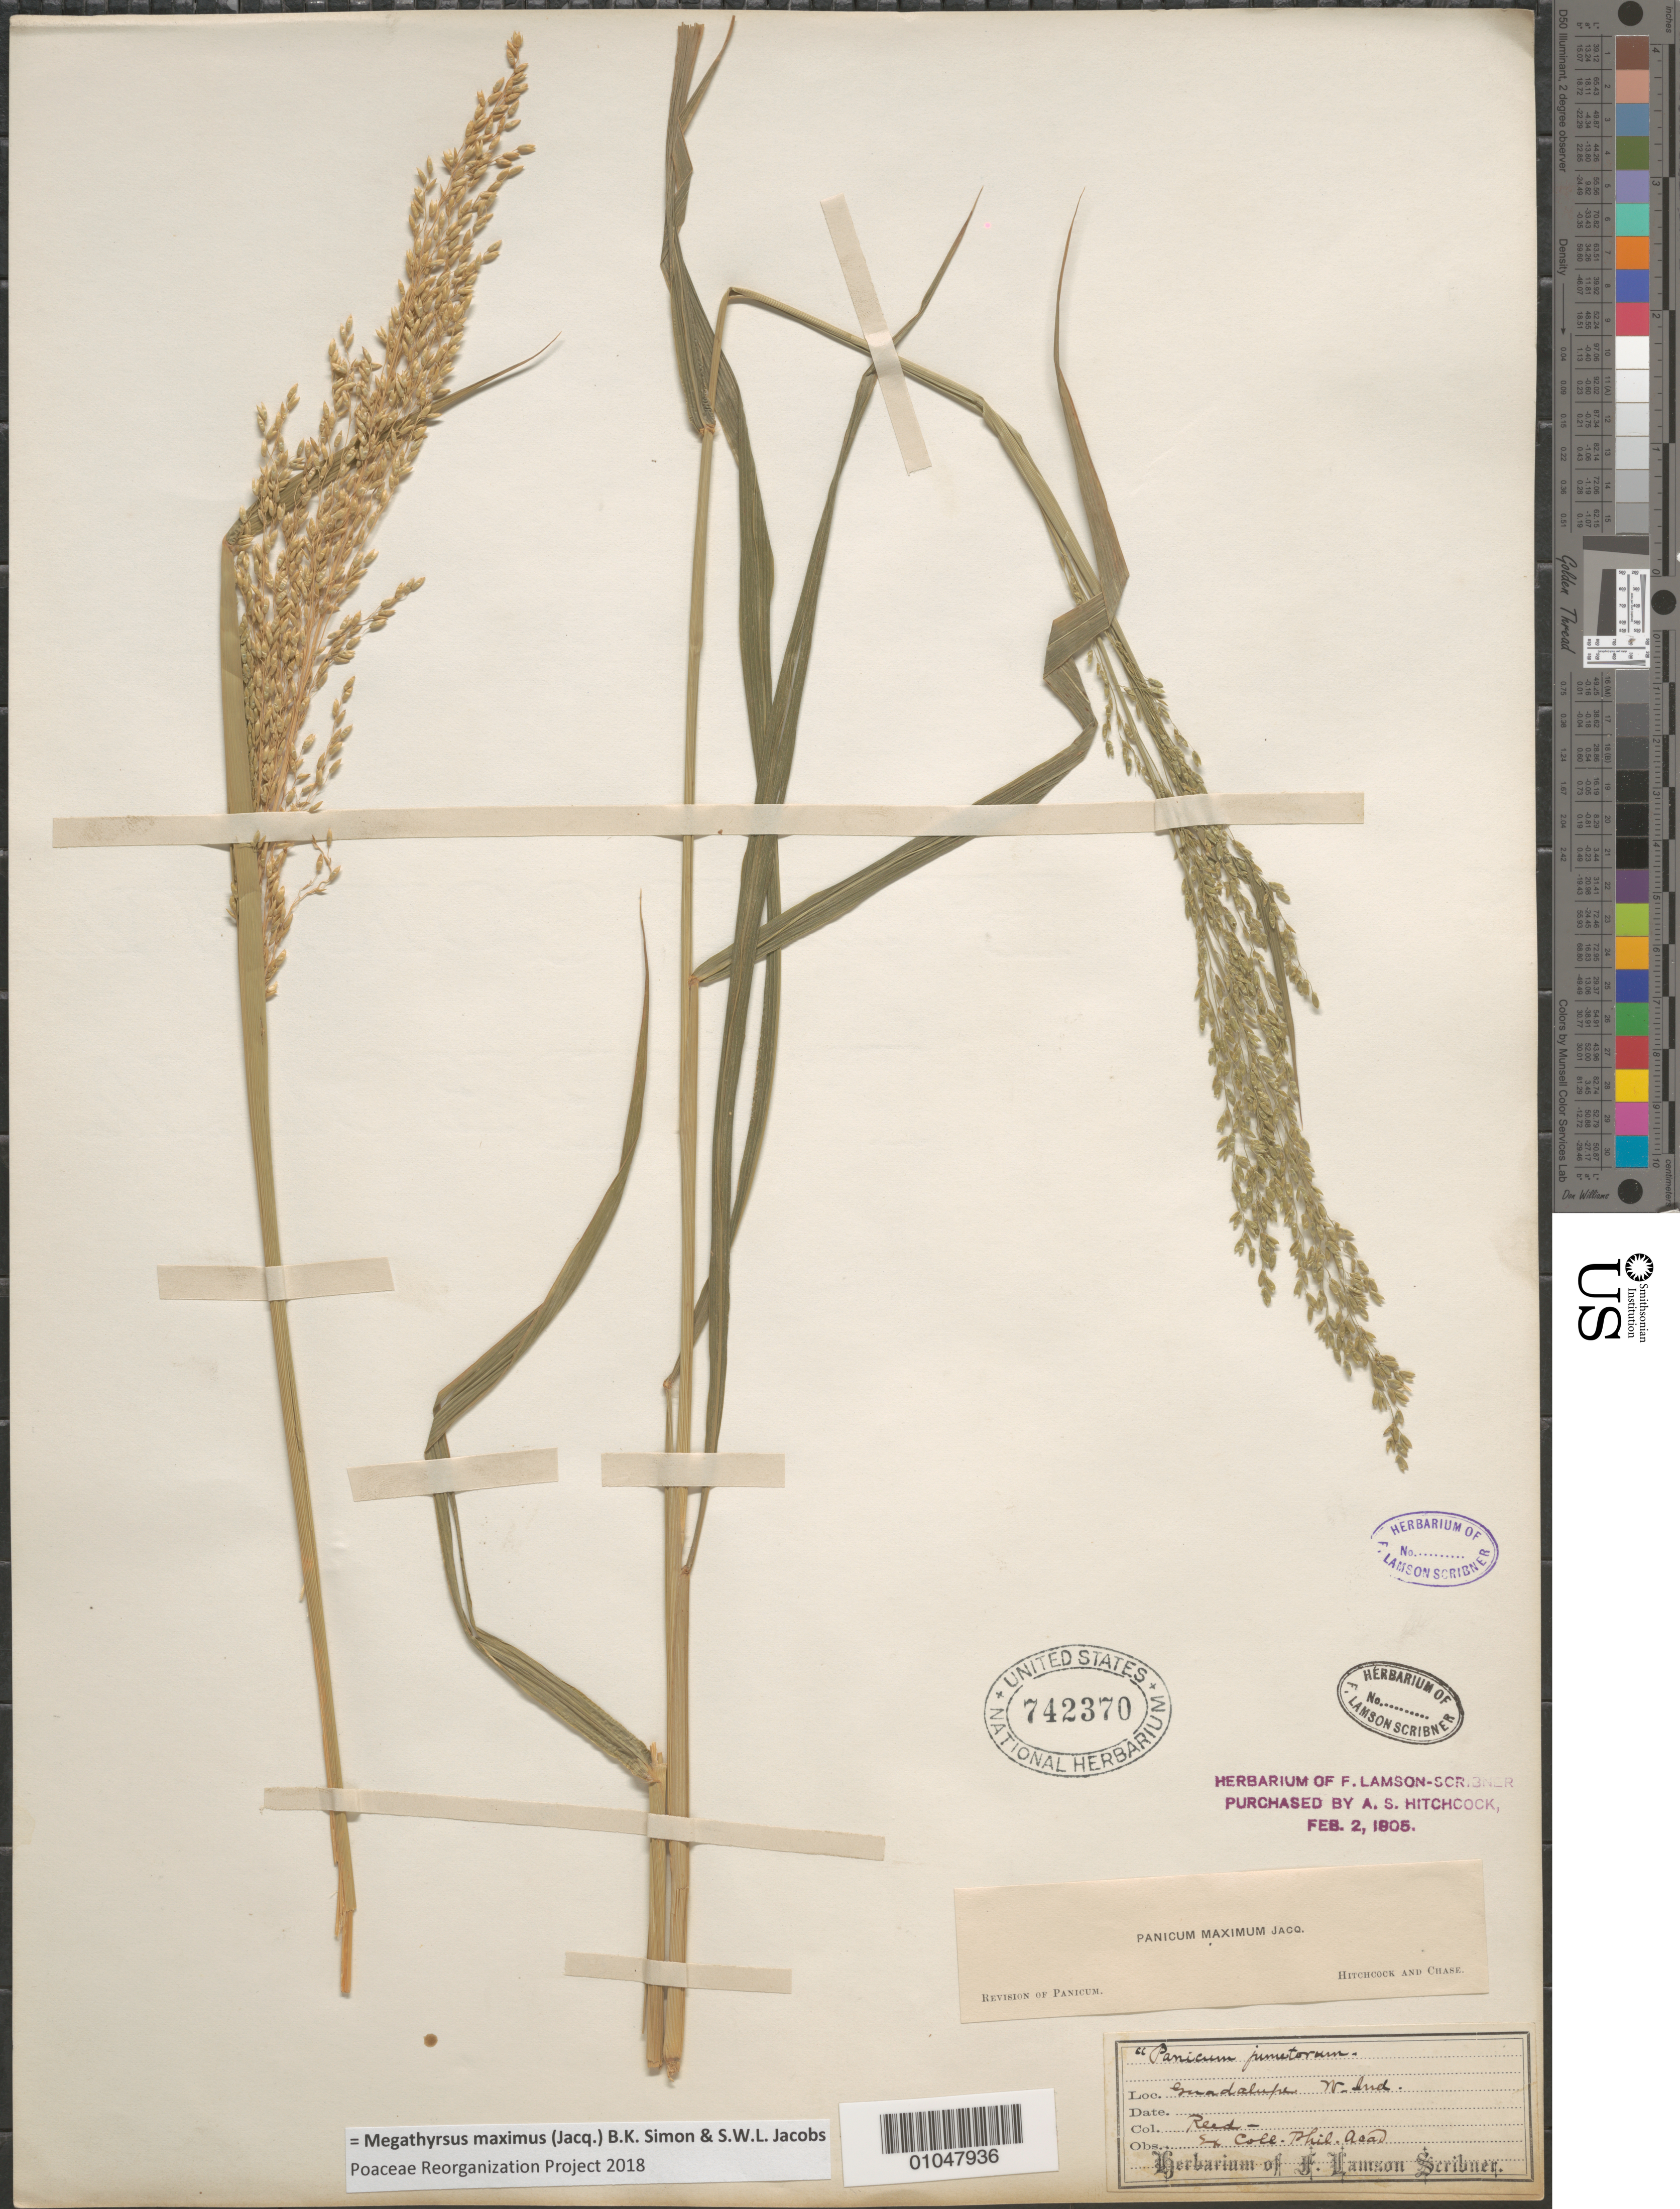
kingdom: Plantae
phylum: Tracheophyta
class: Liliopsida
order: Poales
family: Poaceae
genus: Panicum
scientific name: Panicum maximum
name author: Jacq.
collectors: F. L. Scribner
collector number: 66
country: Guadeloupe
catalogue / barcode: US 742370